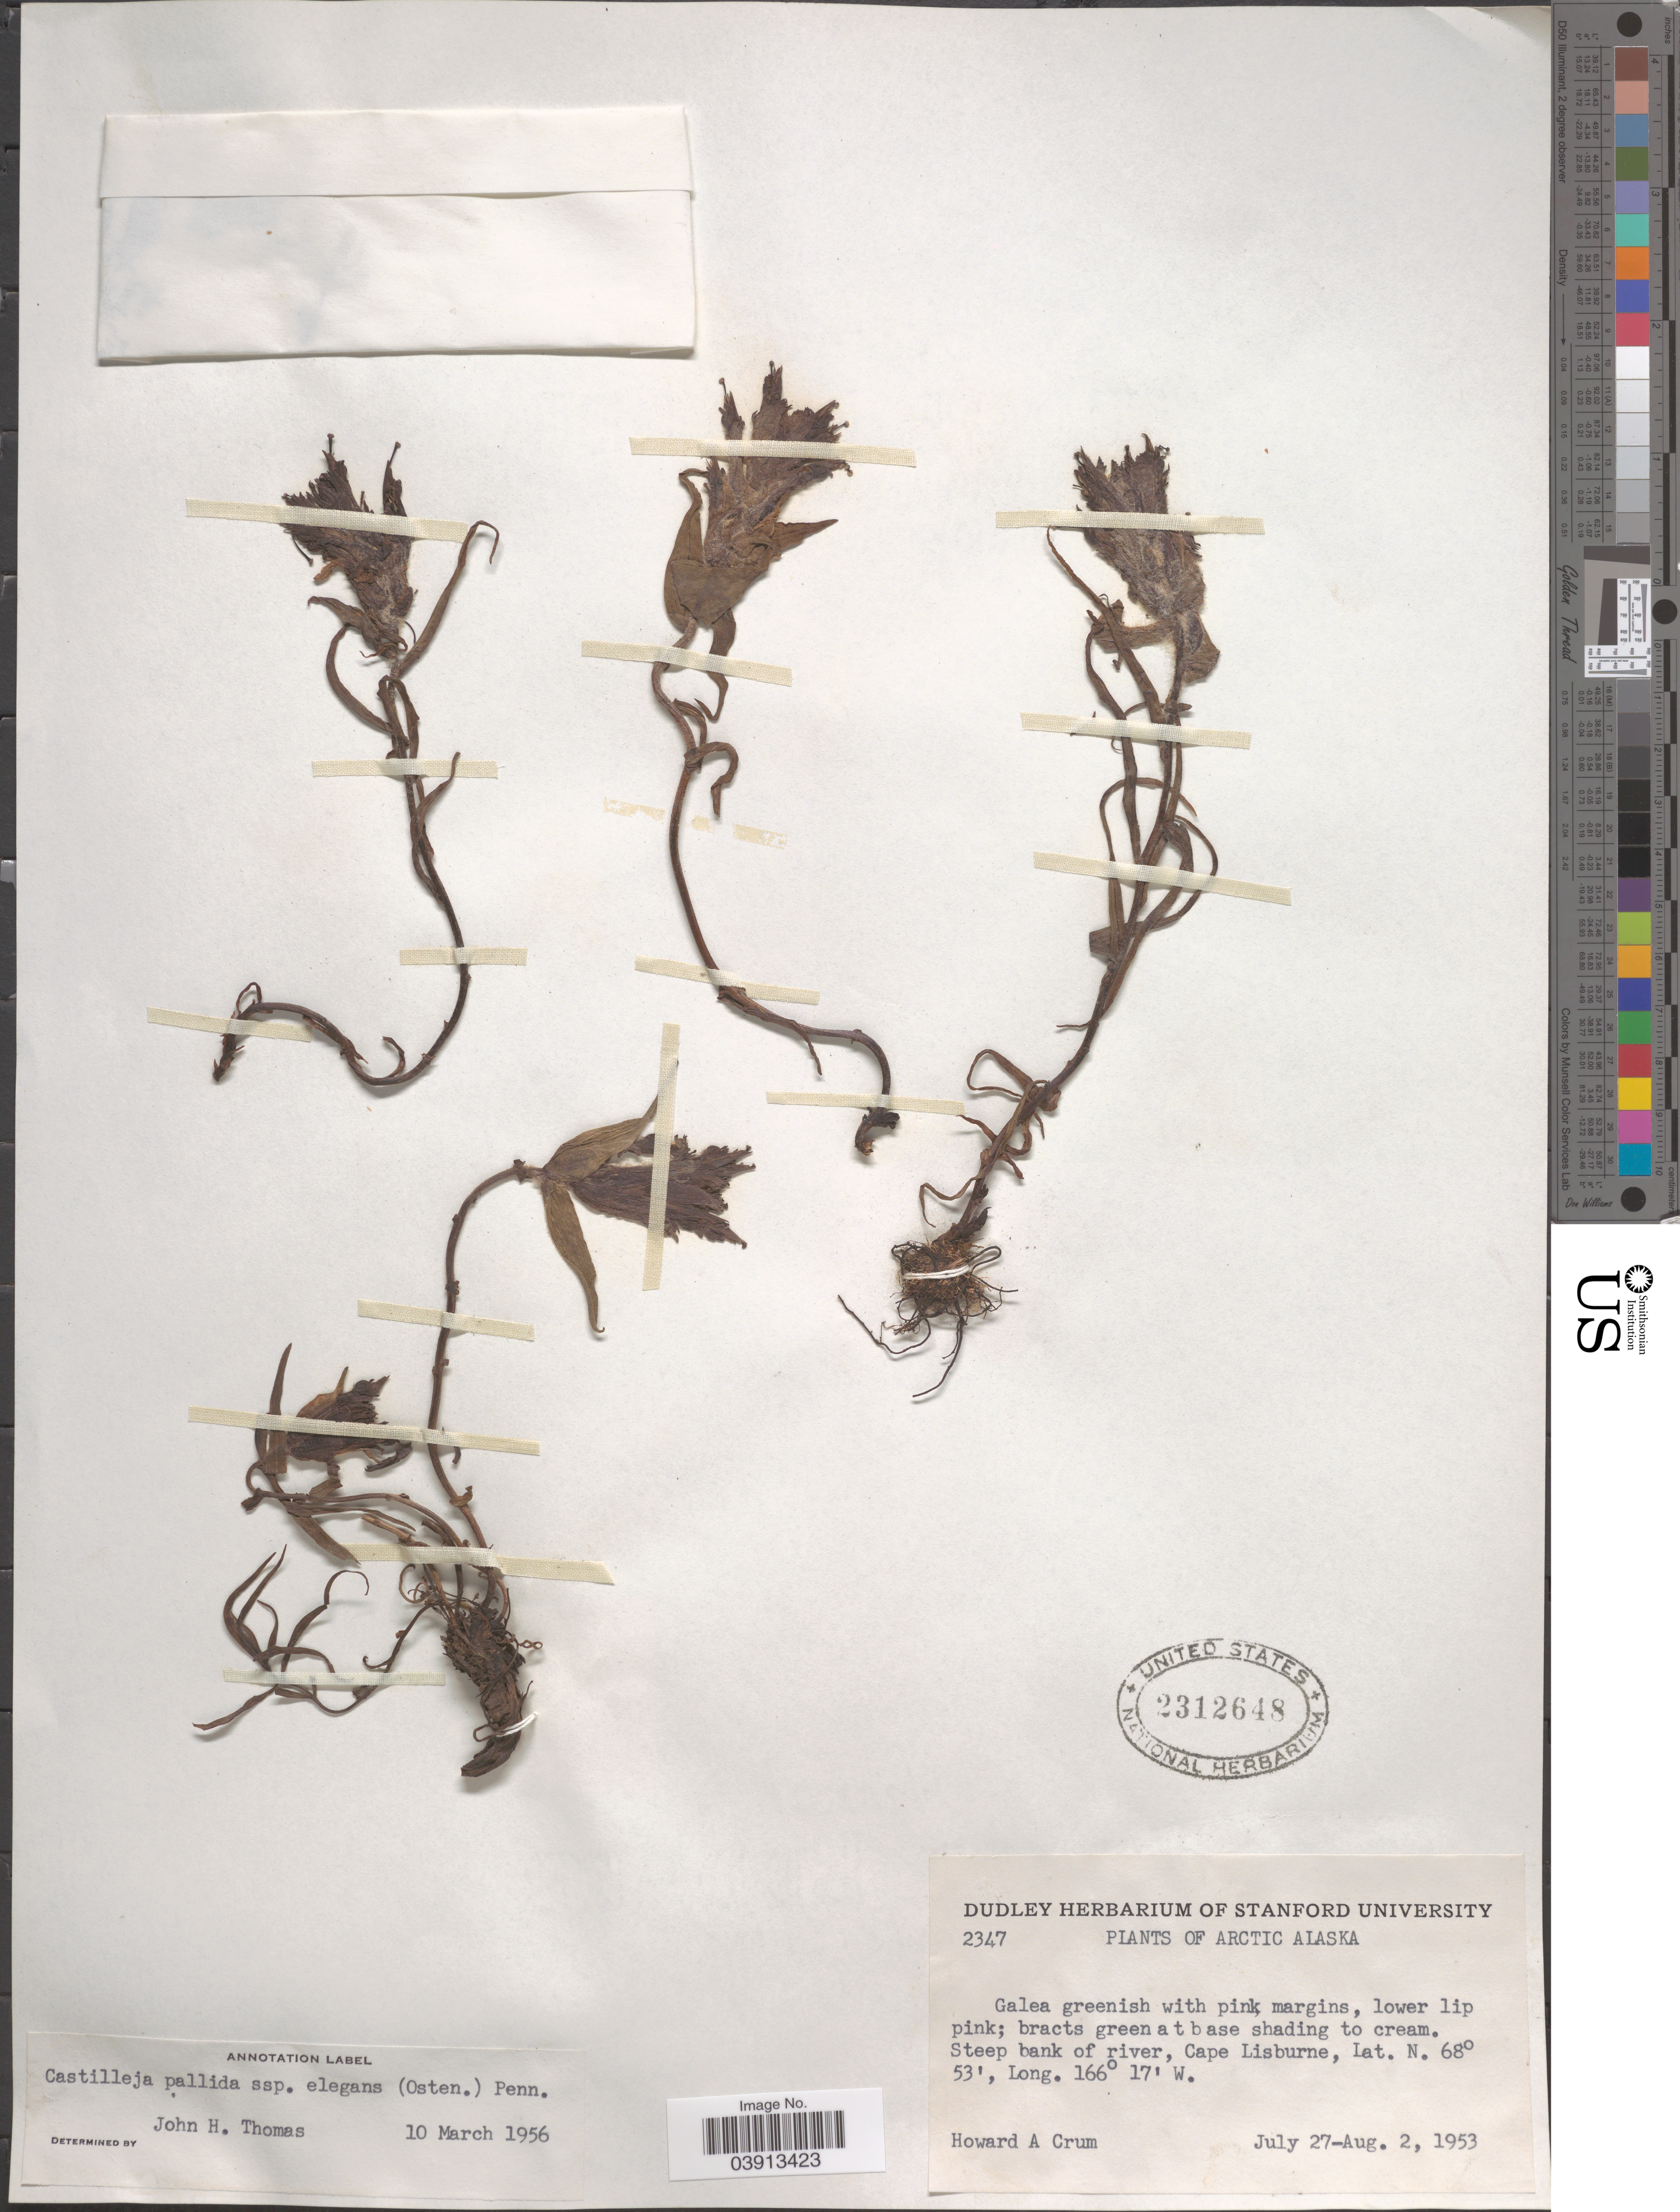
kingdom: Plantae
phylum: Tracheophyta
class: Magnoliopsida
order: Lamiales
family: Orobanchaceae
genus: Castilleja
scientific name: Castilleja pallida var. elegans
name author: (Malte) Pennell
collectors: H. A. Crum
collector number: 2347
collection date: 1953-07-27/1953-08-02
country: United States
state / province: Alaska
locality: Arctic Alaska. Cape Lisburne.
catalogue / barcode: US 2312648